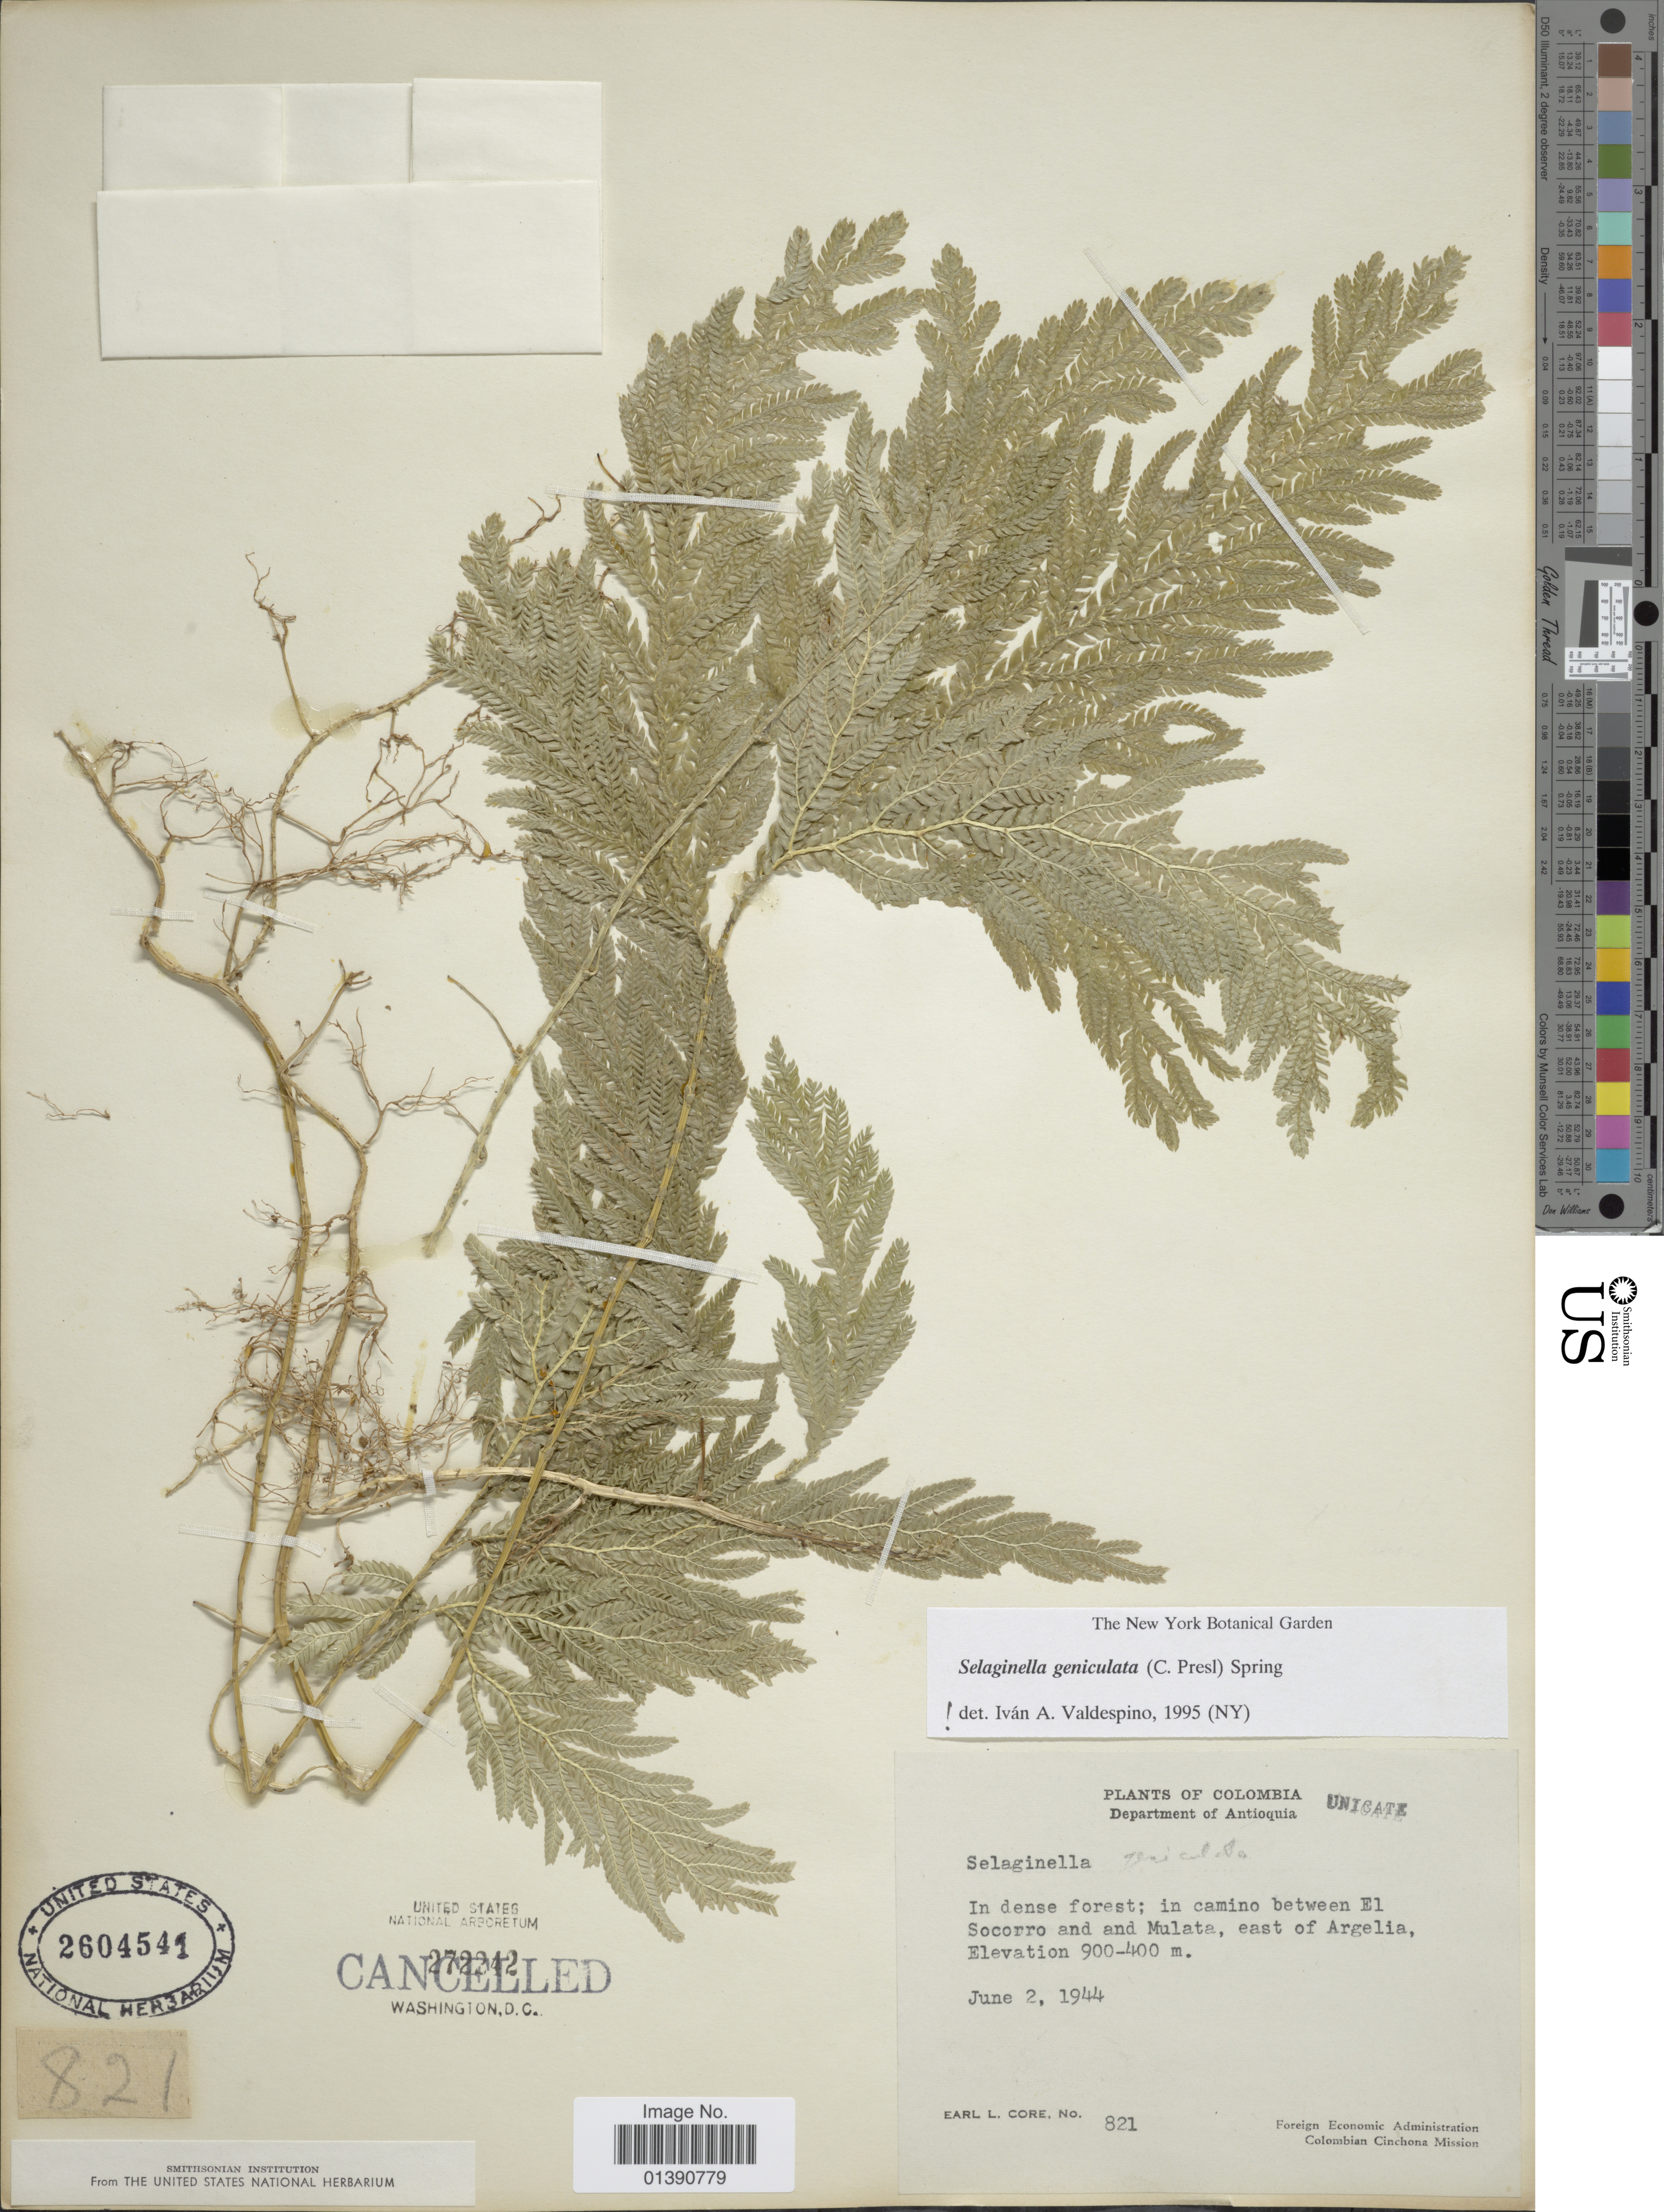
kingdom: Plantae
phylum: Tracheophyta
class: Lycopodiopsida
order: Selaginellales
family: Selaginellaceae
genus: Selaginella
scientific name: Selaginella geniculata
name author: (C. Presl) Spring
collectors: E. L. Core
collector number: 821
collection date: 1944-06-02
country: Colombia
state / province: Antioquia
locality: In between El Socorro and and Mulata, east of Argelia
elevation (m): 400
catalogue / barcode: US 2604541